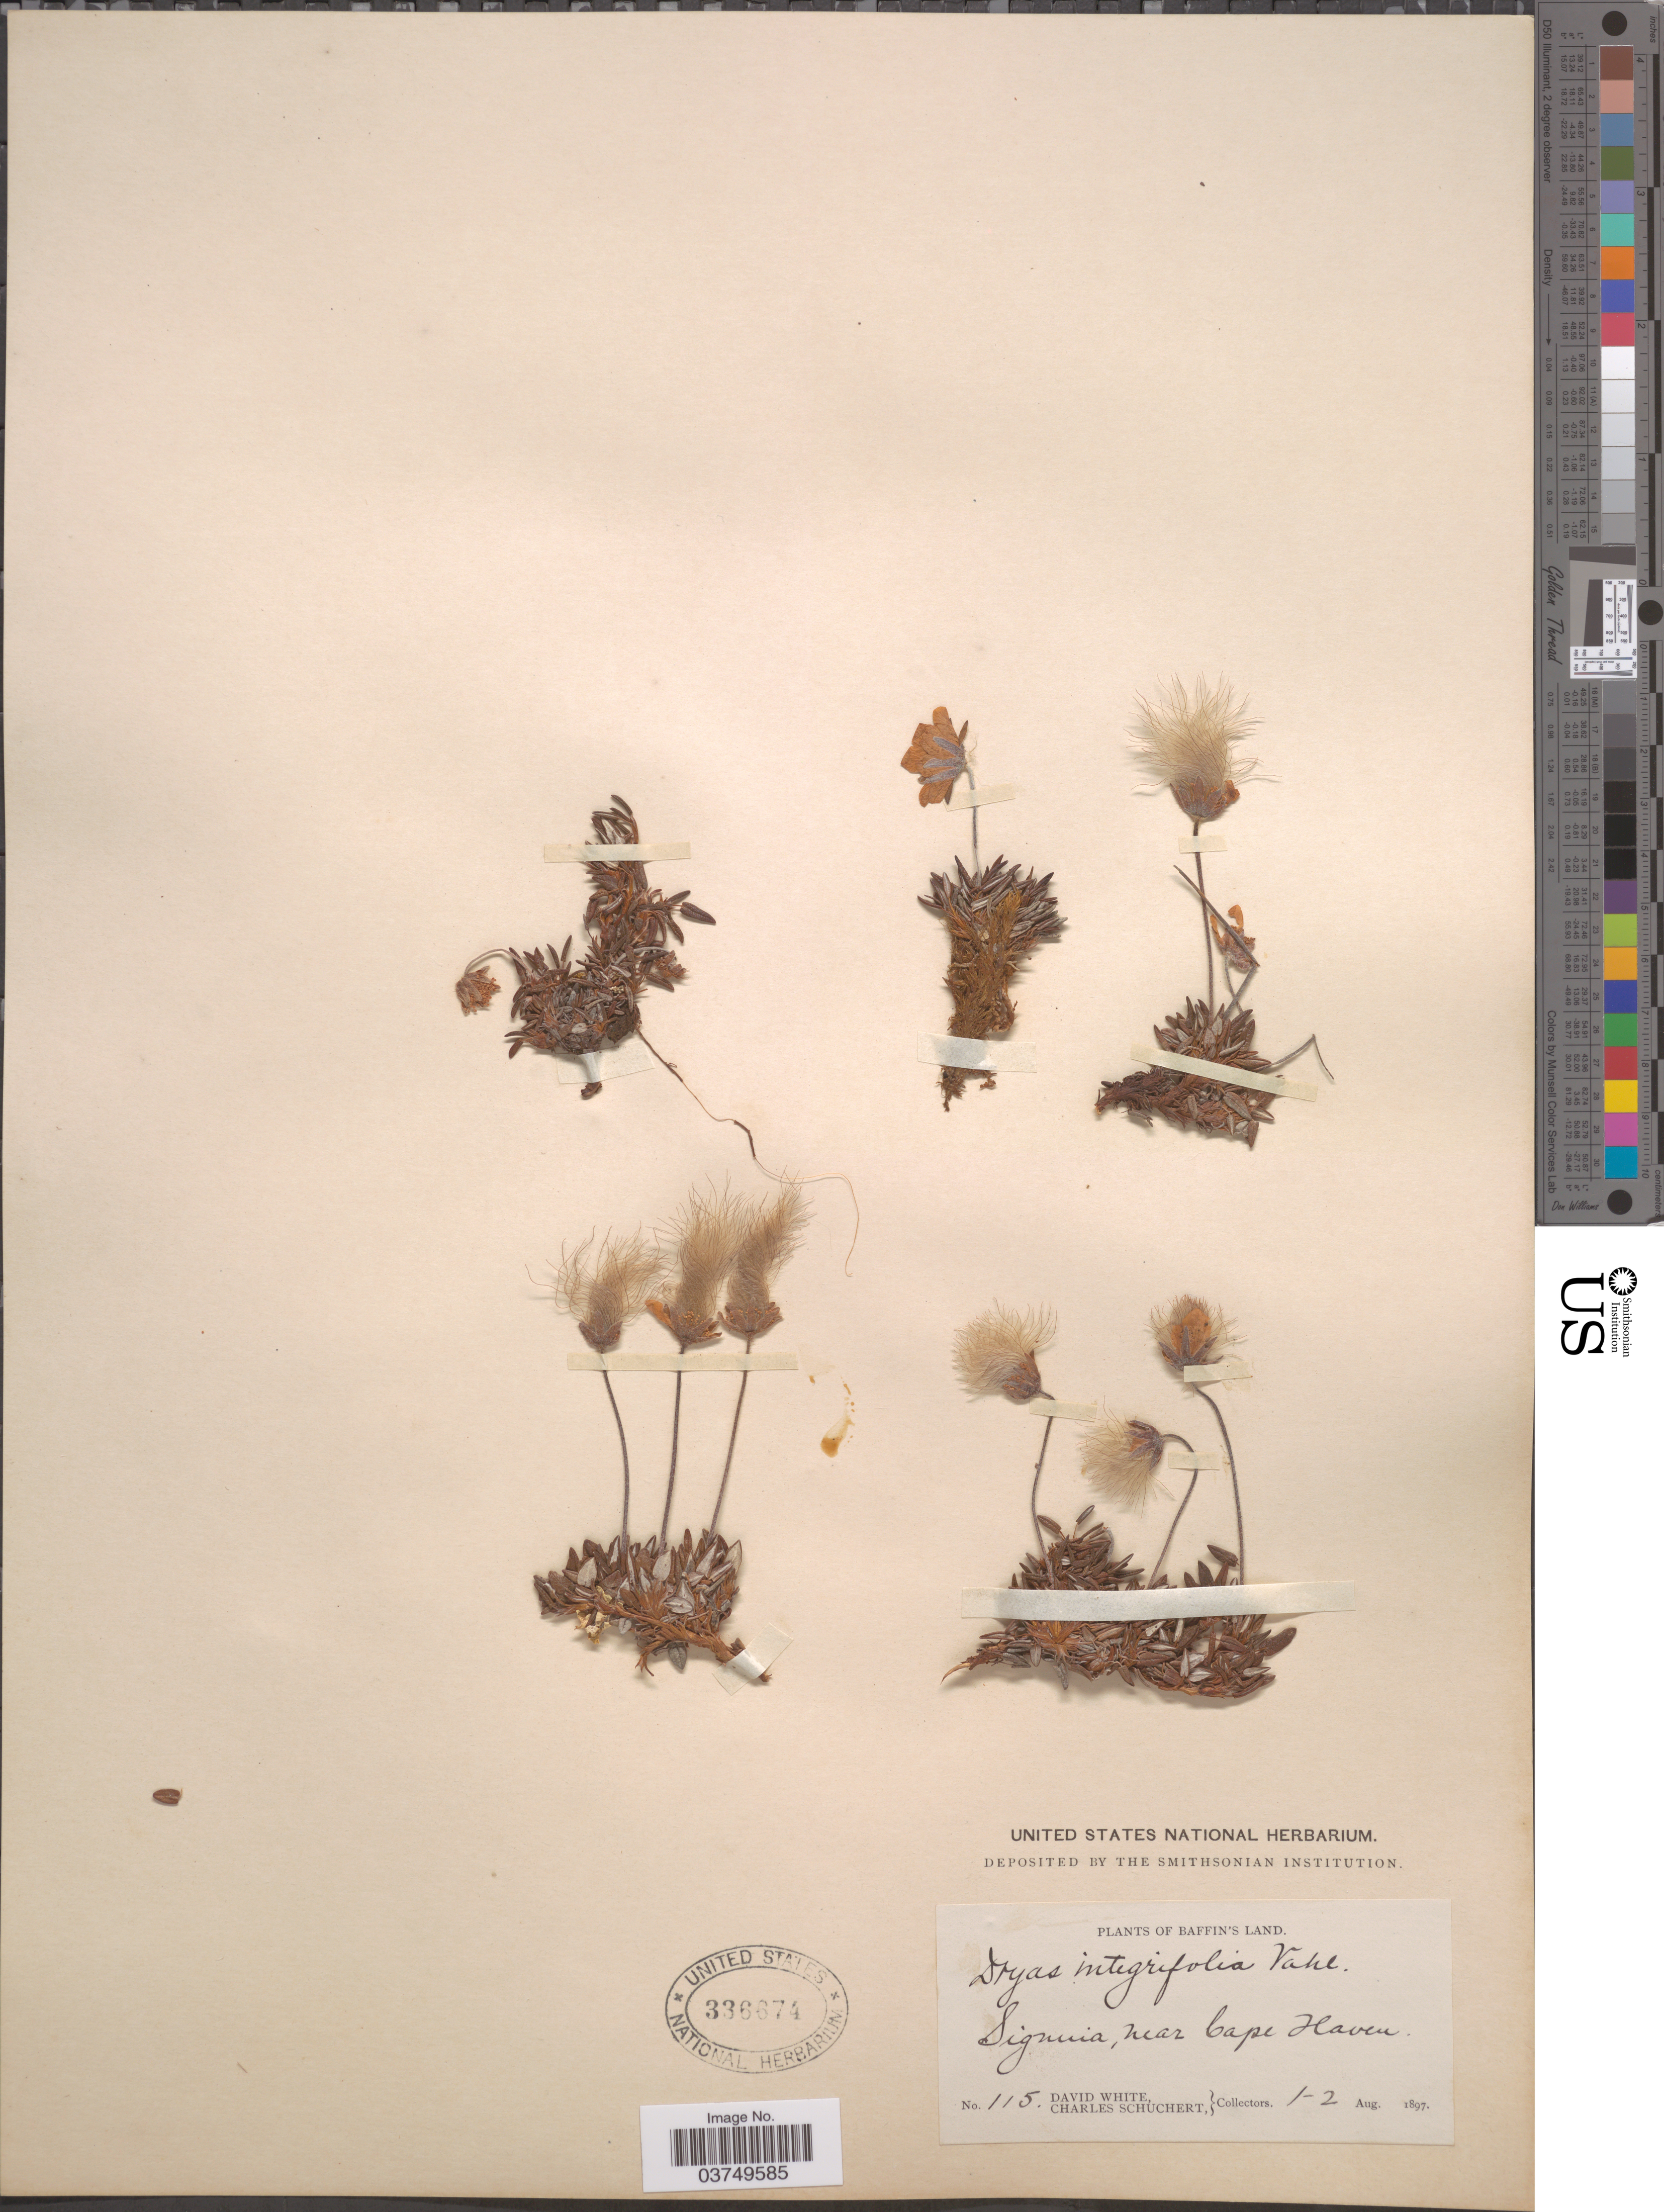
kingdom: Plantae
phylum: Tracheophyta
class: Magnoliopsida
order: Rosales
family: Rosaceae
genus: Dryas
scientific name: Dryas integrifolia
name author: Vahl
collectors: D. White & C. Schuchert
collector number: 115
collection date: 1897-08-01/1897-08-02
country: Canada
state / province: Nunavut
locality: Baffin's Land. Signuia, near Cape Haven.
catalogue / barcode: US 336674